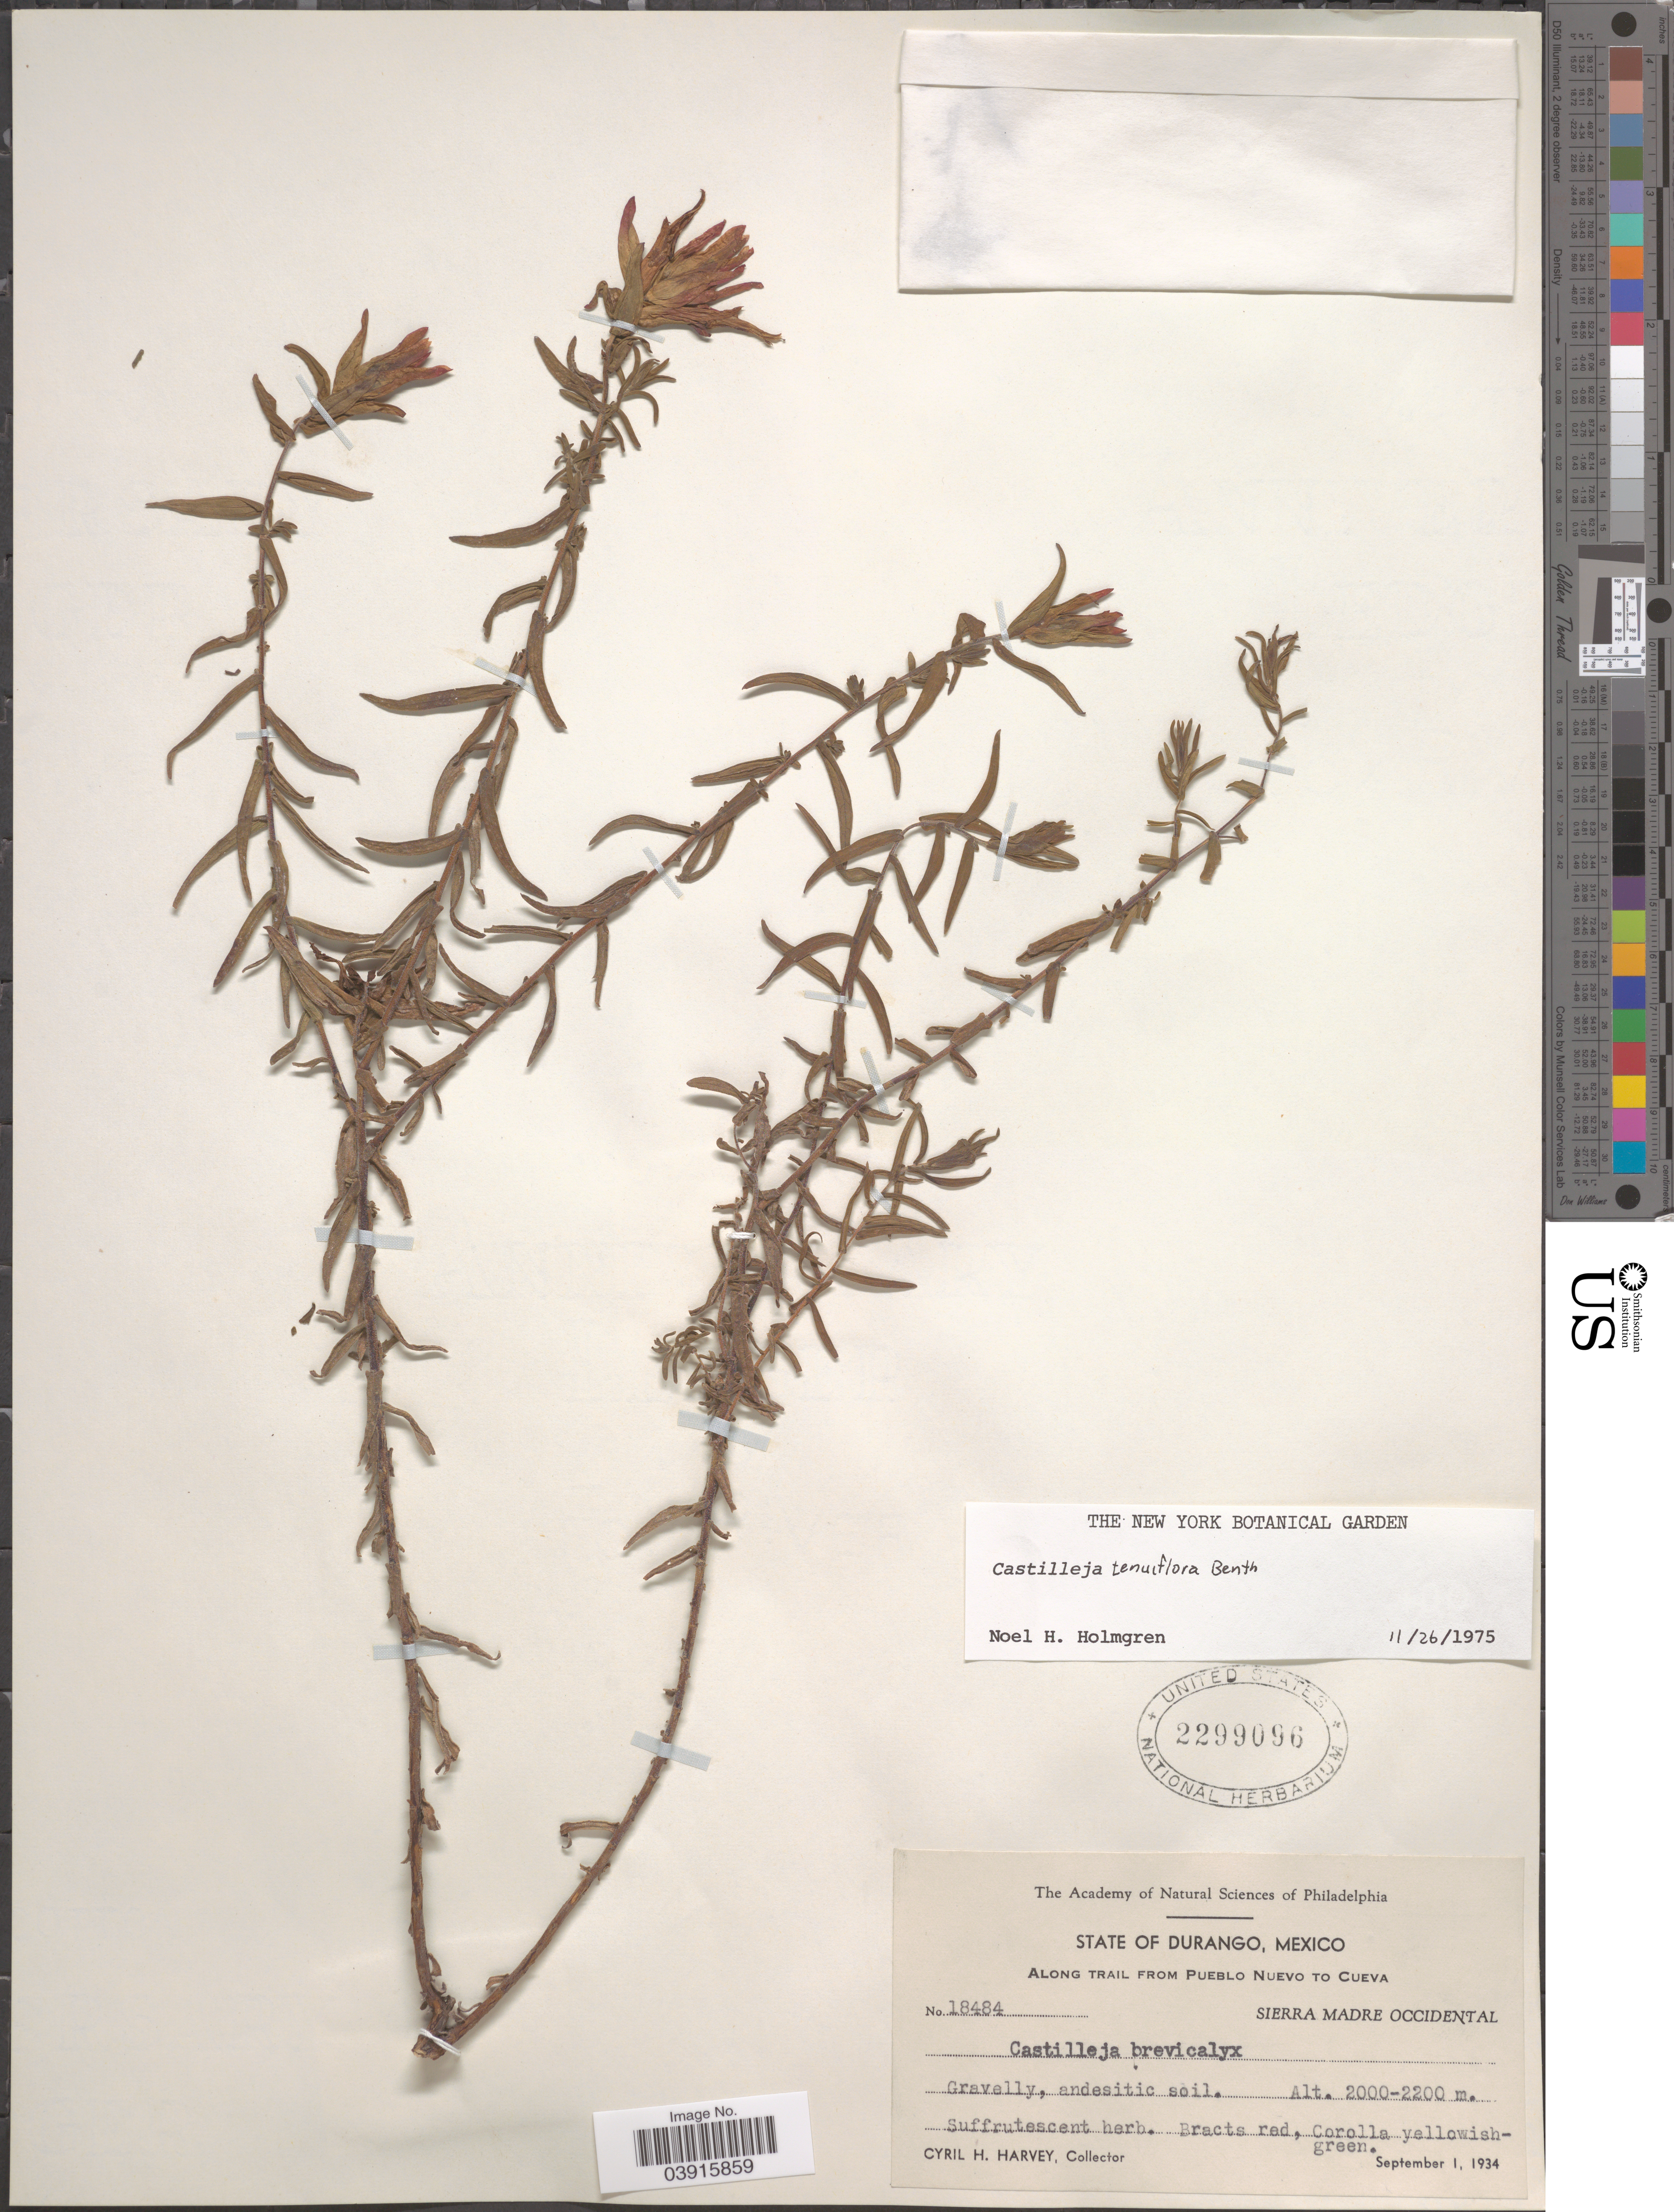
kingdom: Plantae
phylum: Tracheophyta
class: Magnoliopsida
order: Lamiales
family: Orobanchaceae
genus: Castilleja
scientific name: Castilleja tenuiflora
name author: Benth.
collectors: C. H. Harvey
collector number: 18484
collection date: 1934-09-01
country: Mexico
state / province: Durango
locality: Along trail from Pueblo Nuevo to Cueva. Sierra Madre Occidental.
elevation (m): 2000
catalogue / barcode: US 2299096